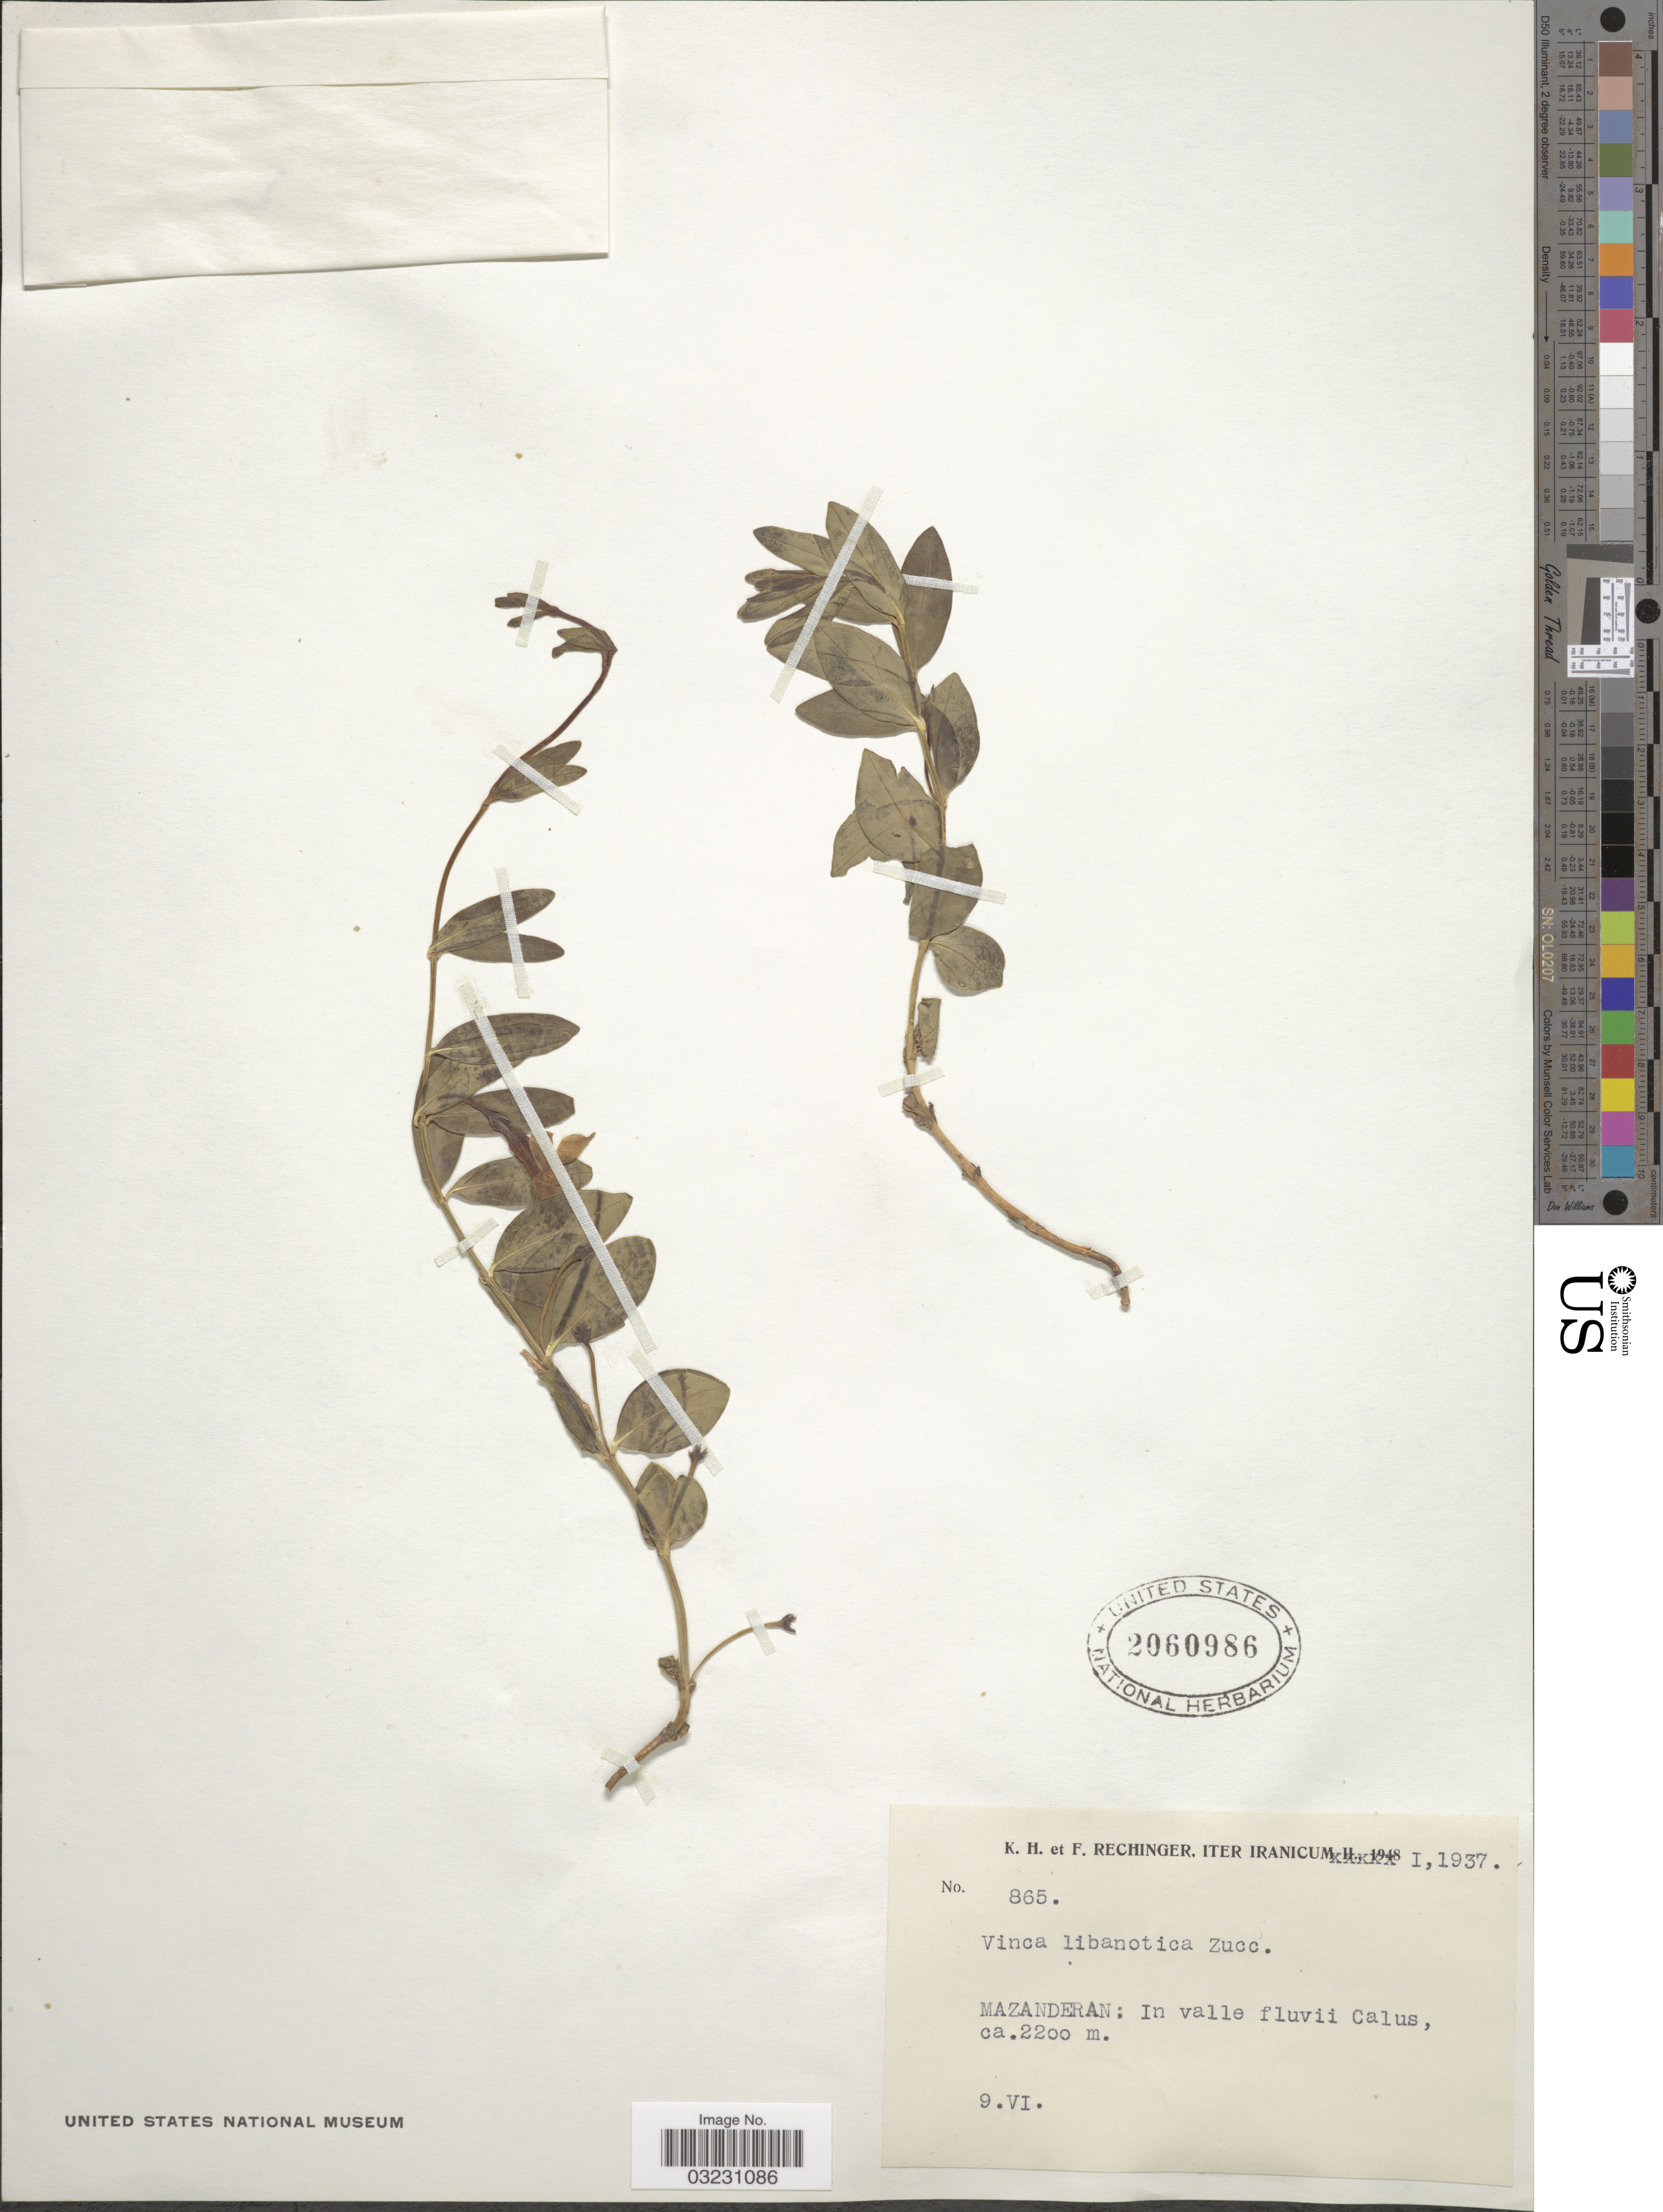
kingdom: Plantae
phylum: Tracheophyta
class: Magnoliopsida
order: Gentianales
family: Apocynaceae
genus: Vinca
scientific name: Vinca libanotica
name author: Zucc.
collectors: K. H. Rechinger & F. Rechinger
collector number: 865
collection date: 1937-06-09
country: Iran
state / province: Mazandaran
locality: Mazanderan: In valle fluvii Calus.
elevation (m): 2200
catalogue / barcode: US 2060986